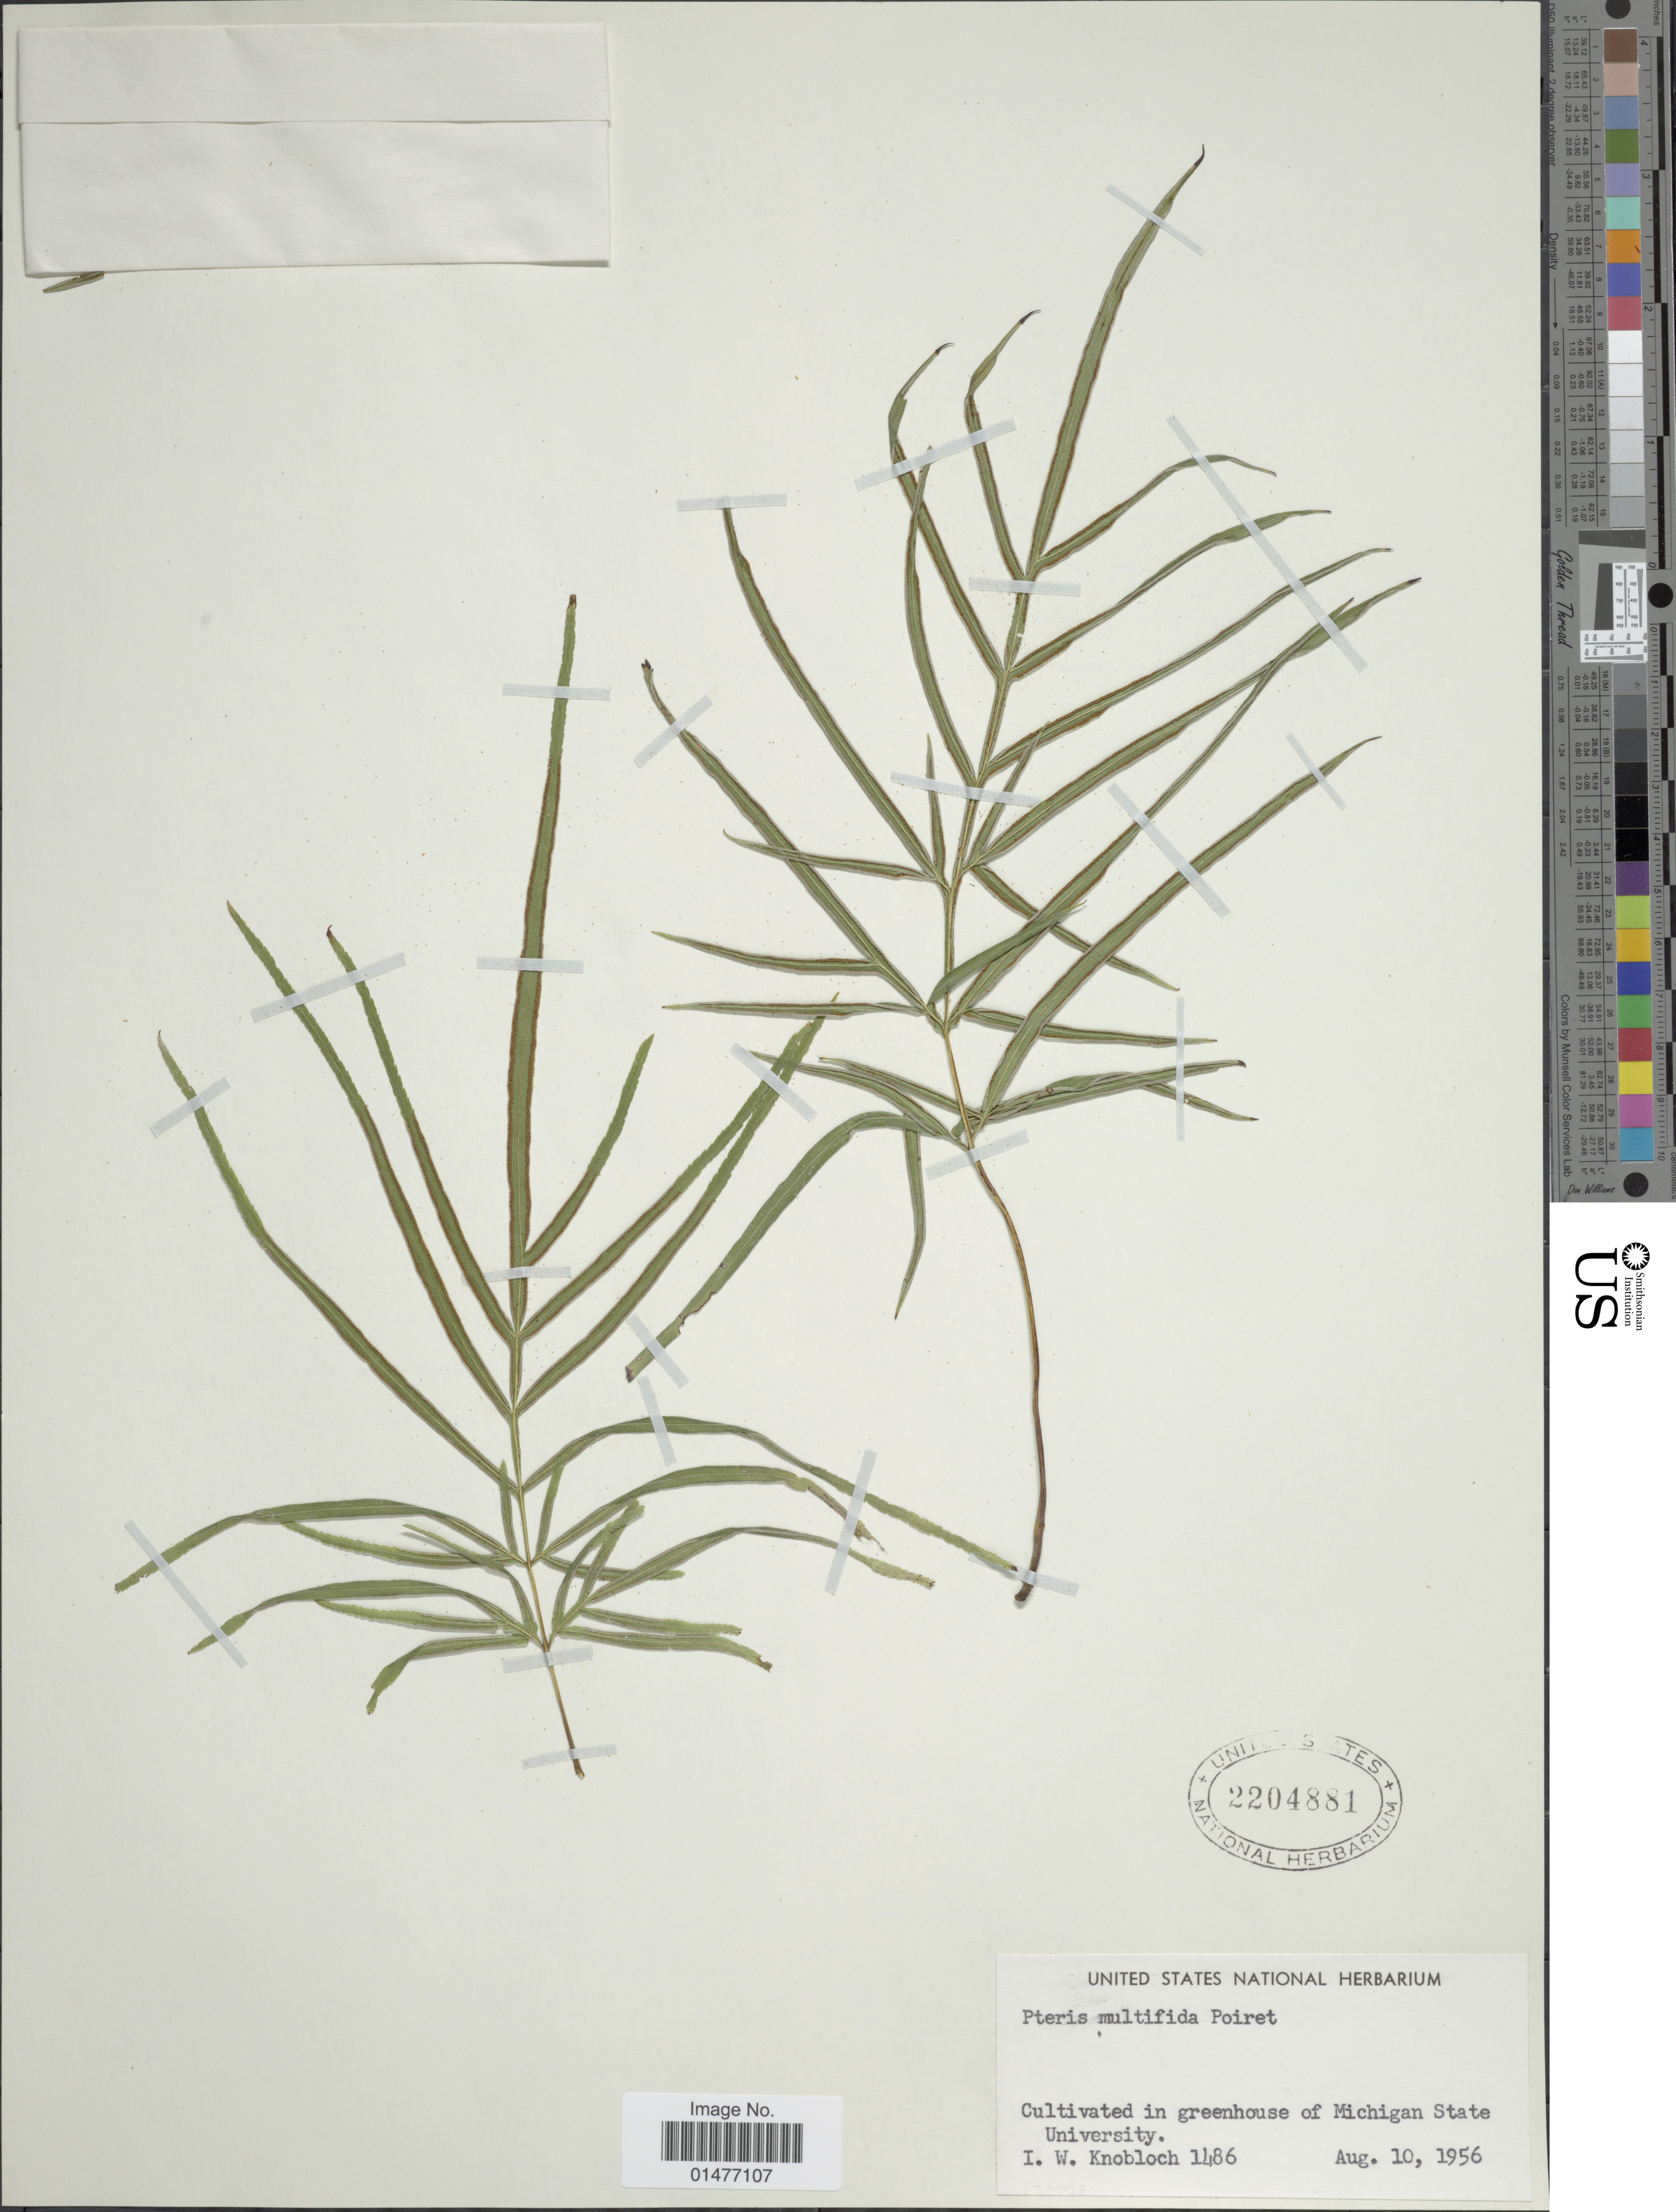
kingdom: Plantae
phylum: Tracheophyta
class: Polypodiopsida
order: Polypodiales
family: Pteridaceae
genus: Pteris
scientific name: Pteris multifida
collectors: I. W. Knobloch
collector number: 1486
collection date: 1956-08-10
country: United States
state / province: Michigan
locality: Cultivated in greenhouse of Michigan State University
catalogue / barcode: US 2204881